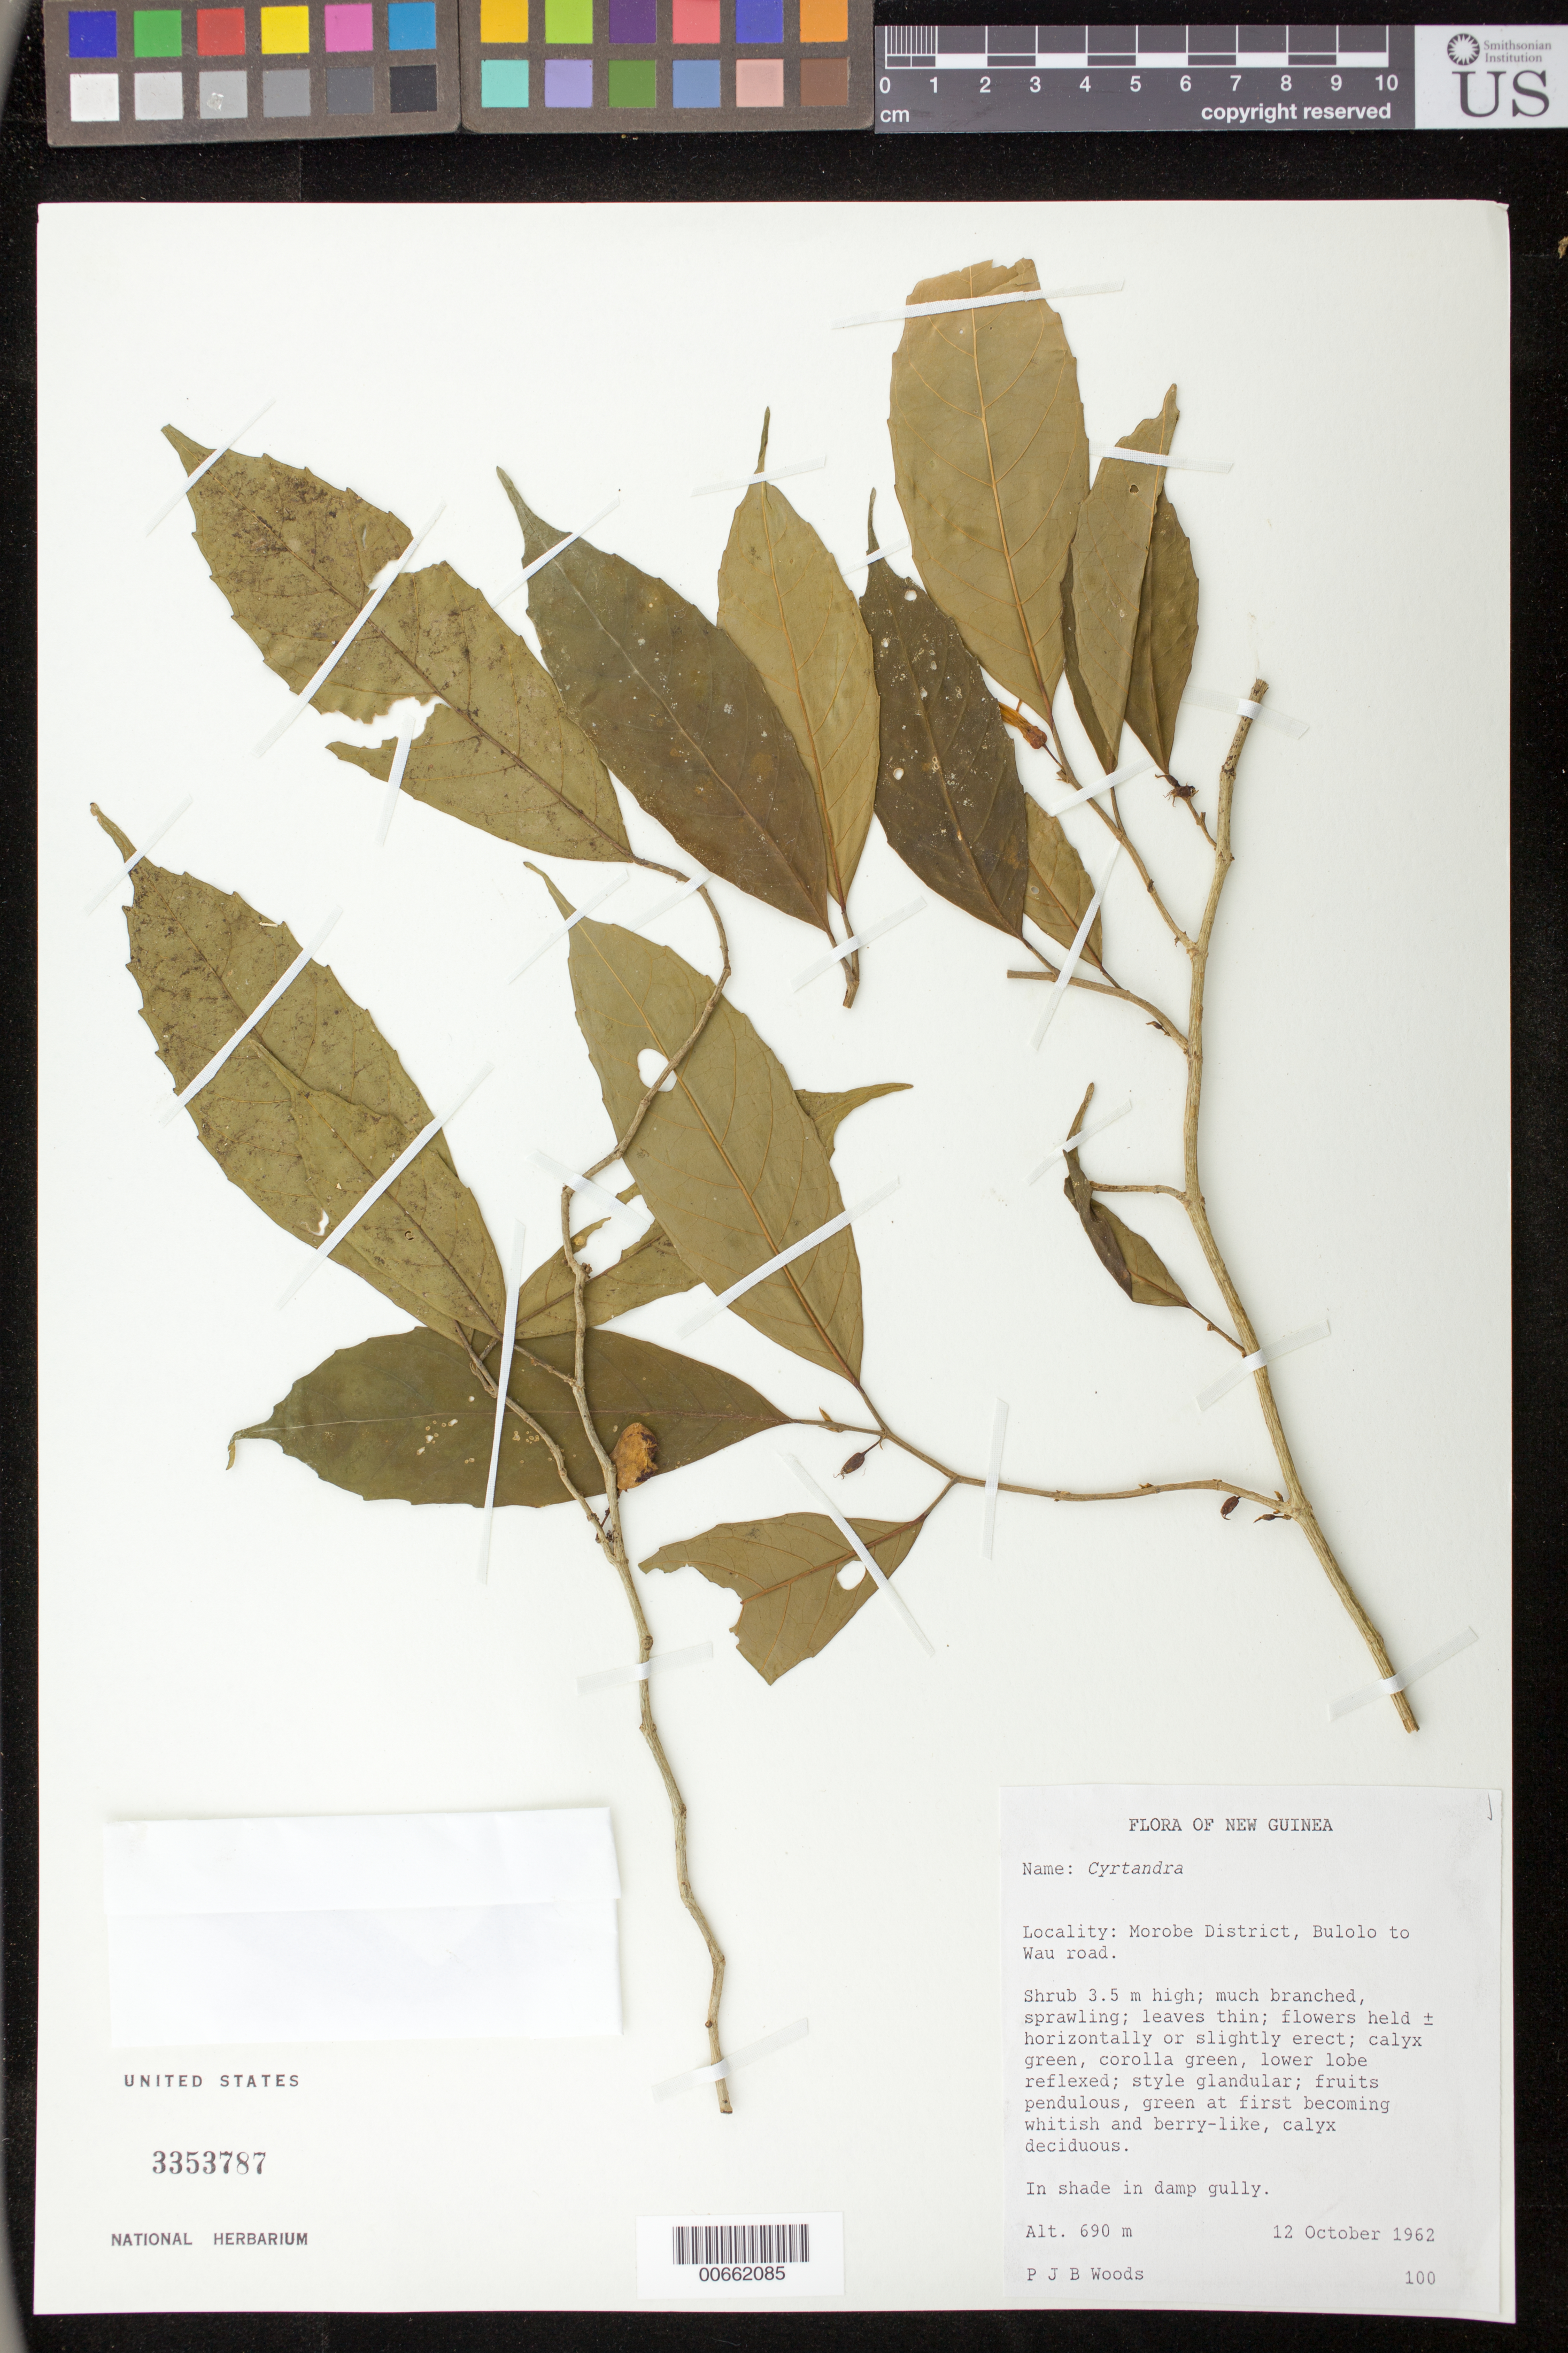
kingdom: Plantae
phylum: Tracheophyta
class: Magnoliopsida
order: Lamiales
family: Gesneriaceae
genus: Cyrtandra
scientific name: Cyrtandra sp.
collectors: P. Woods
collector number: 100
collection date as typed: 12 Oct 1962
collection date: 1962-10-12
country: Papua New Guinea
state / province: Morobe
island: New Guinea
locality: Morobe District, Bulolo to Wau road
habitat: In shade in damp gully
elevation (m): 690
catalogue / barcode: US 3353787